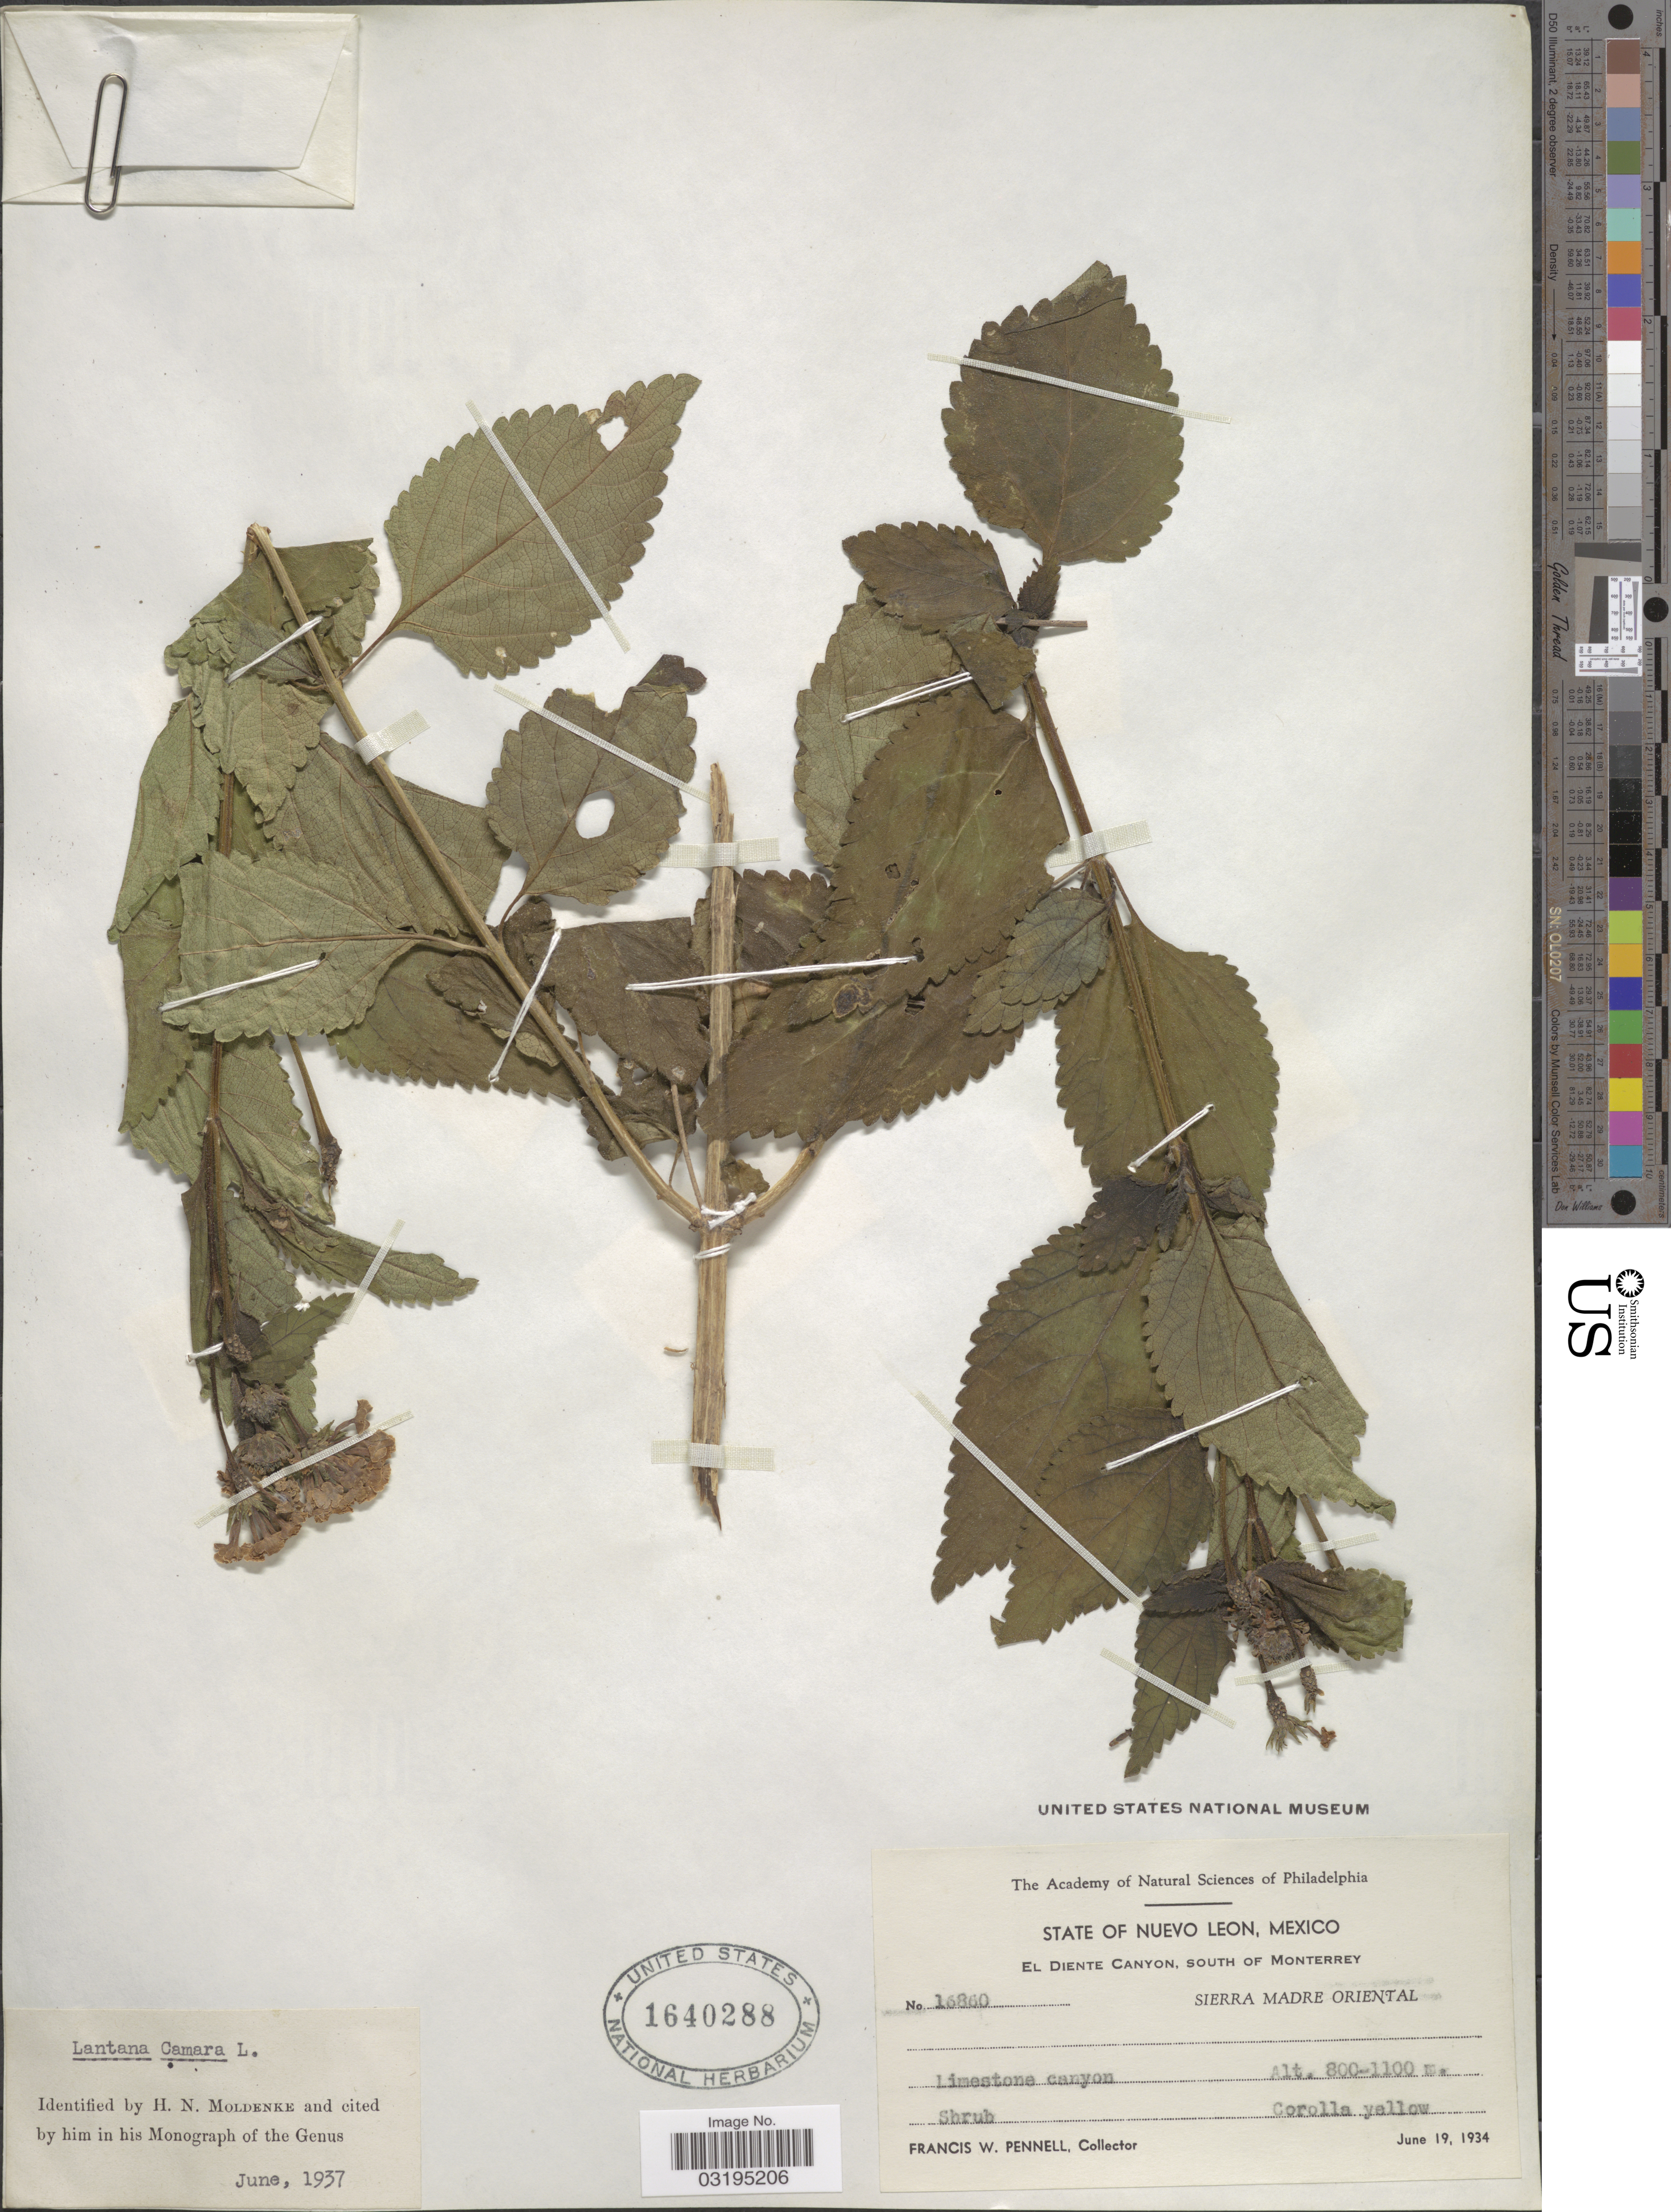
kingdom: Plantae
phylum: Tracheophyta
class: Magnoliopsida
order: Lamiales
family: Verbenaceae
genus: Lantana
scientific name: Lantana camara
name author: L.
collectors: F. W. Pennell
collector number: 16860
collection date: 1934-06-19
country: Mexico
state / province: Nuevo León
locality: El Diente Canyon, South of Monterrey. Sierra Madre Oriental. Limestone canyon.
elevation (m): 800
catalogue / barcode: US 1640288